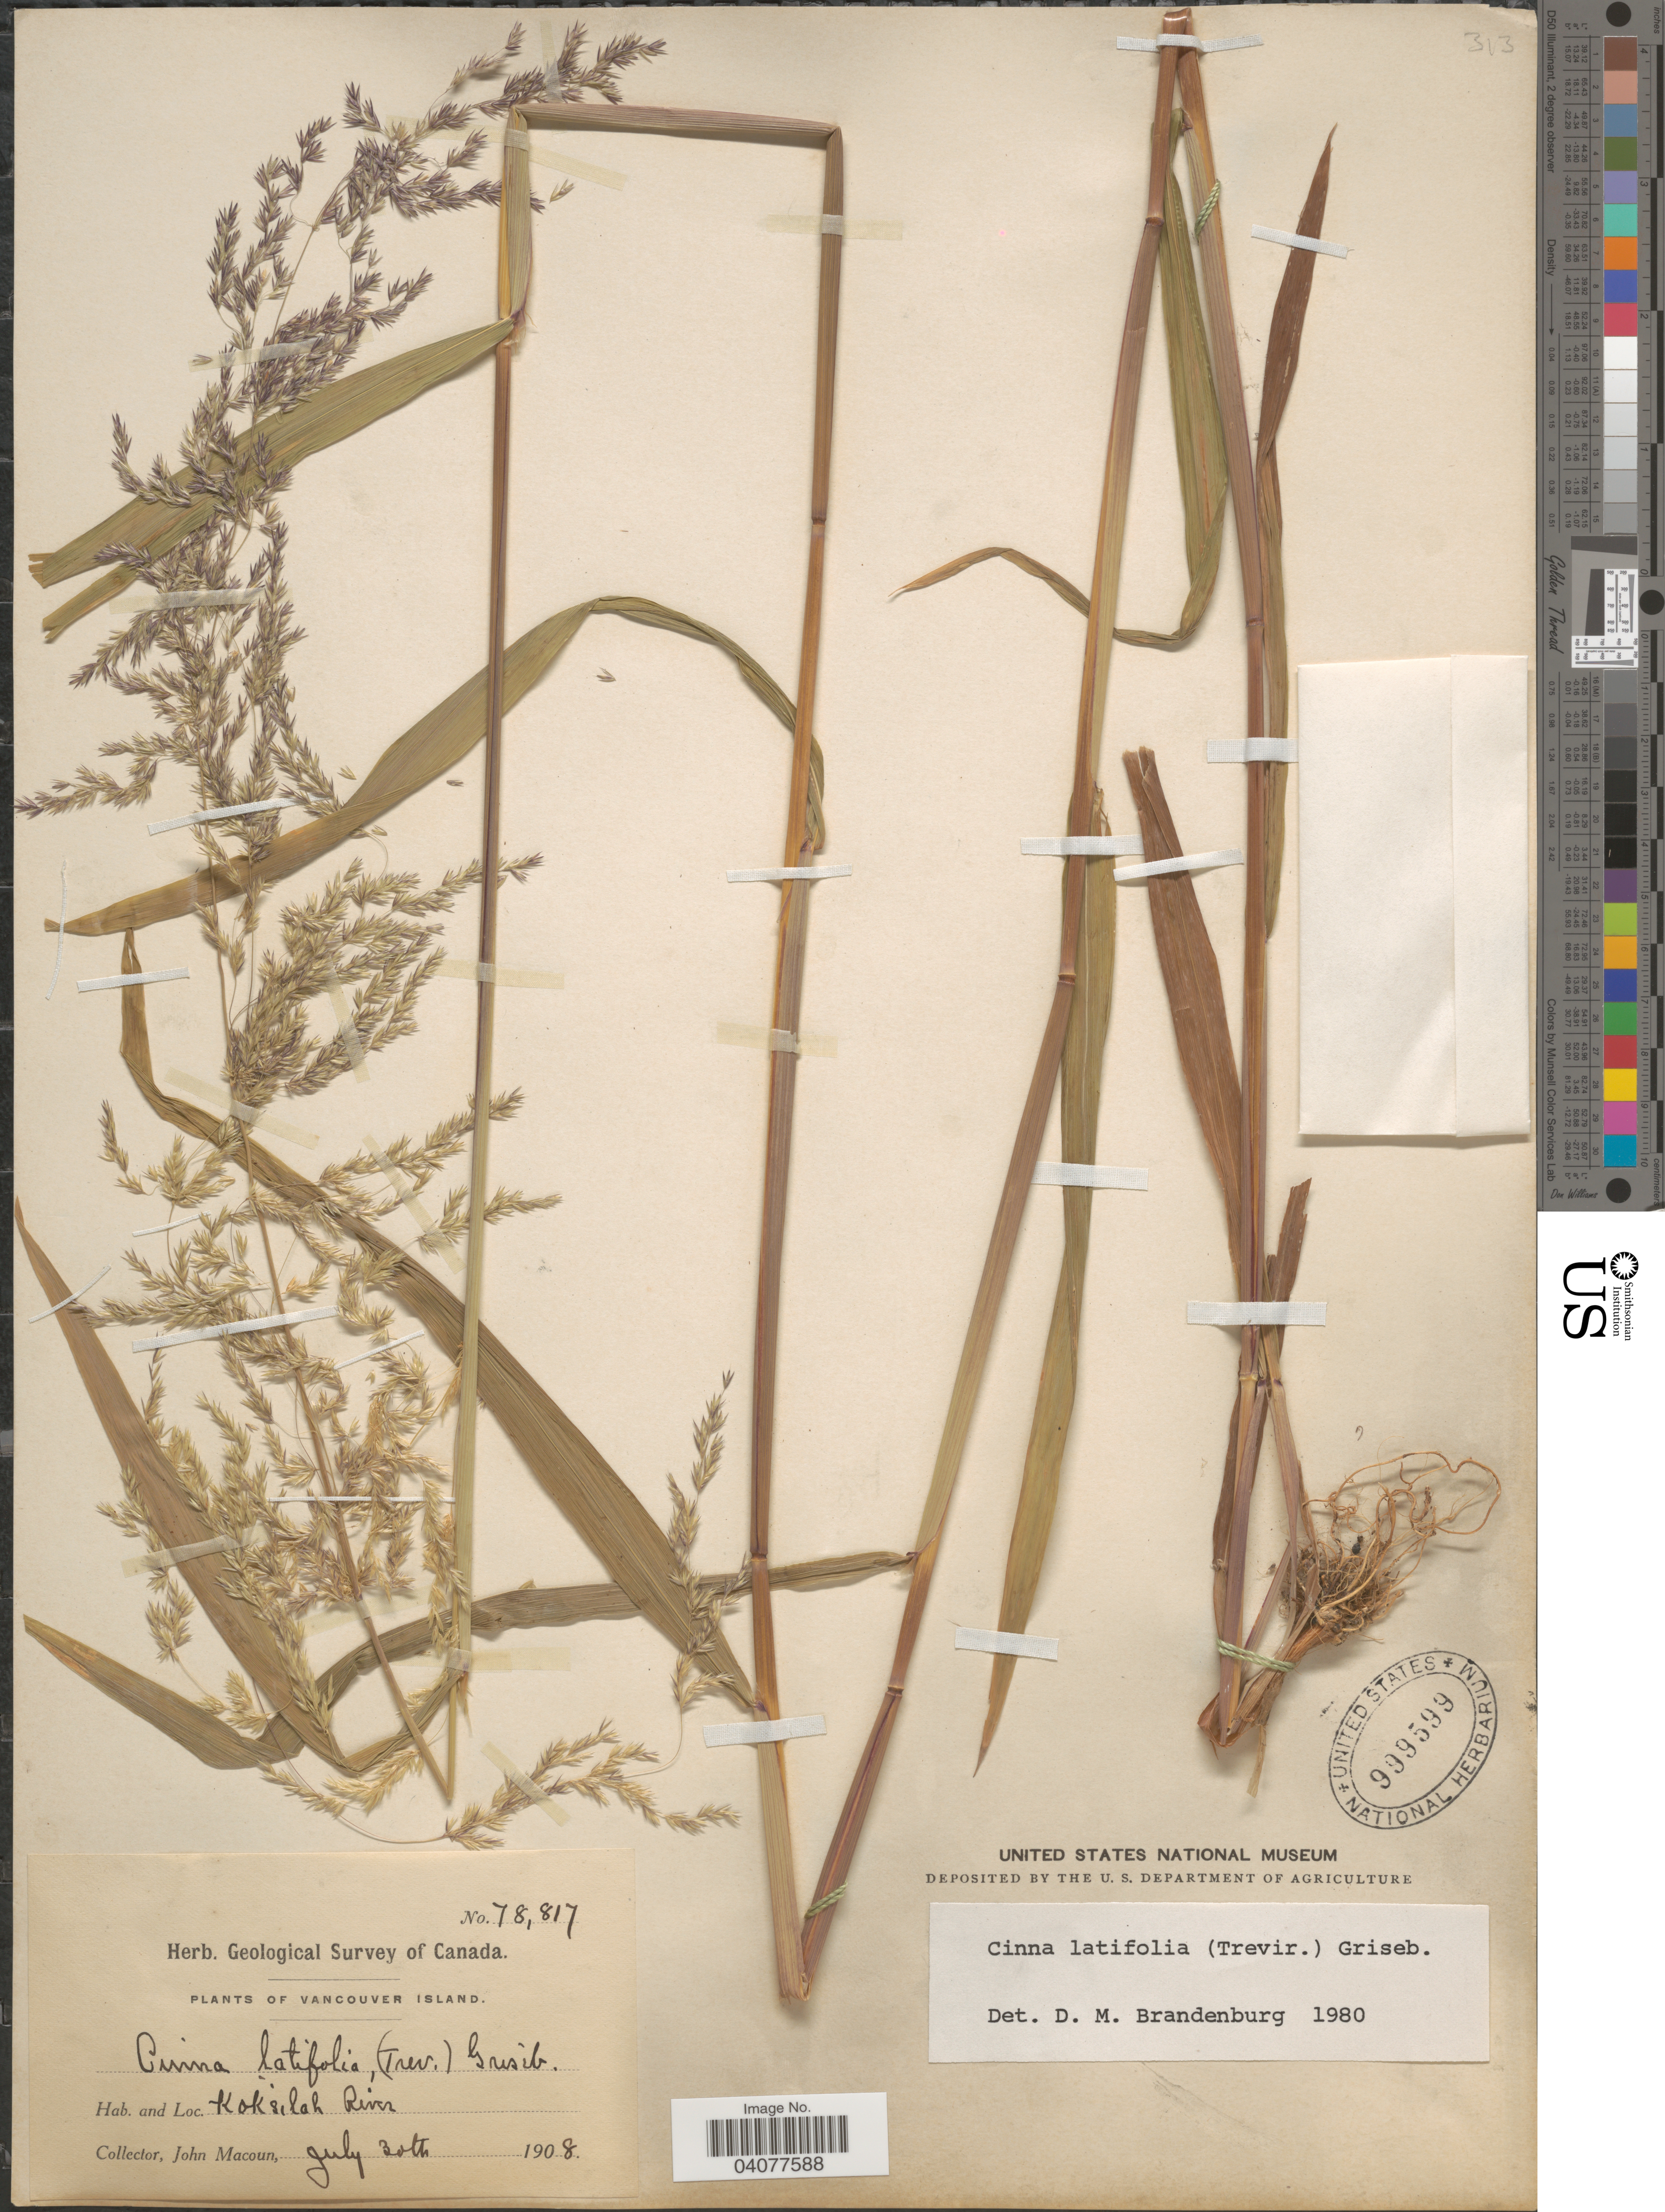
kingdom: Plantae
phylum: Tracheophyta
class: Liliopsida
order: Poales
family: Poaceae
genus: Cinna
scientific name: Cinna latifolia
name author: (Trevir. ex Goeppert) Griseb.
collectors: J. Macoun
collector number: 78817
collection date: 1908-07-30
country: Canada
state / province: British Columbia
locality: Herb. Geological Survey of Canada. Vancouver Island. Koksilah River.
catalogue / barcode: US 999599